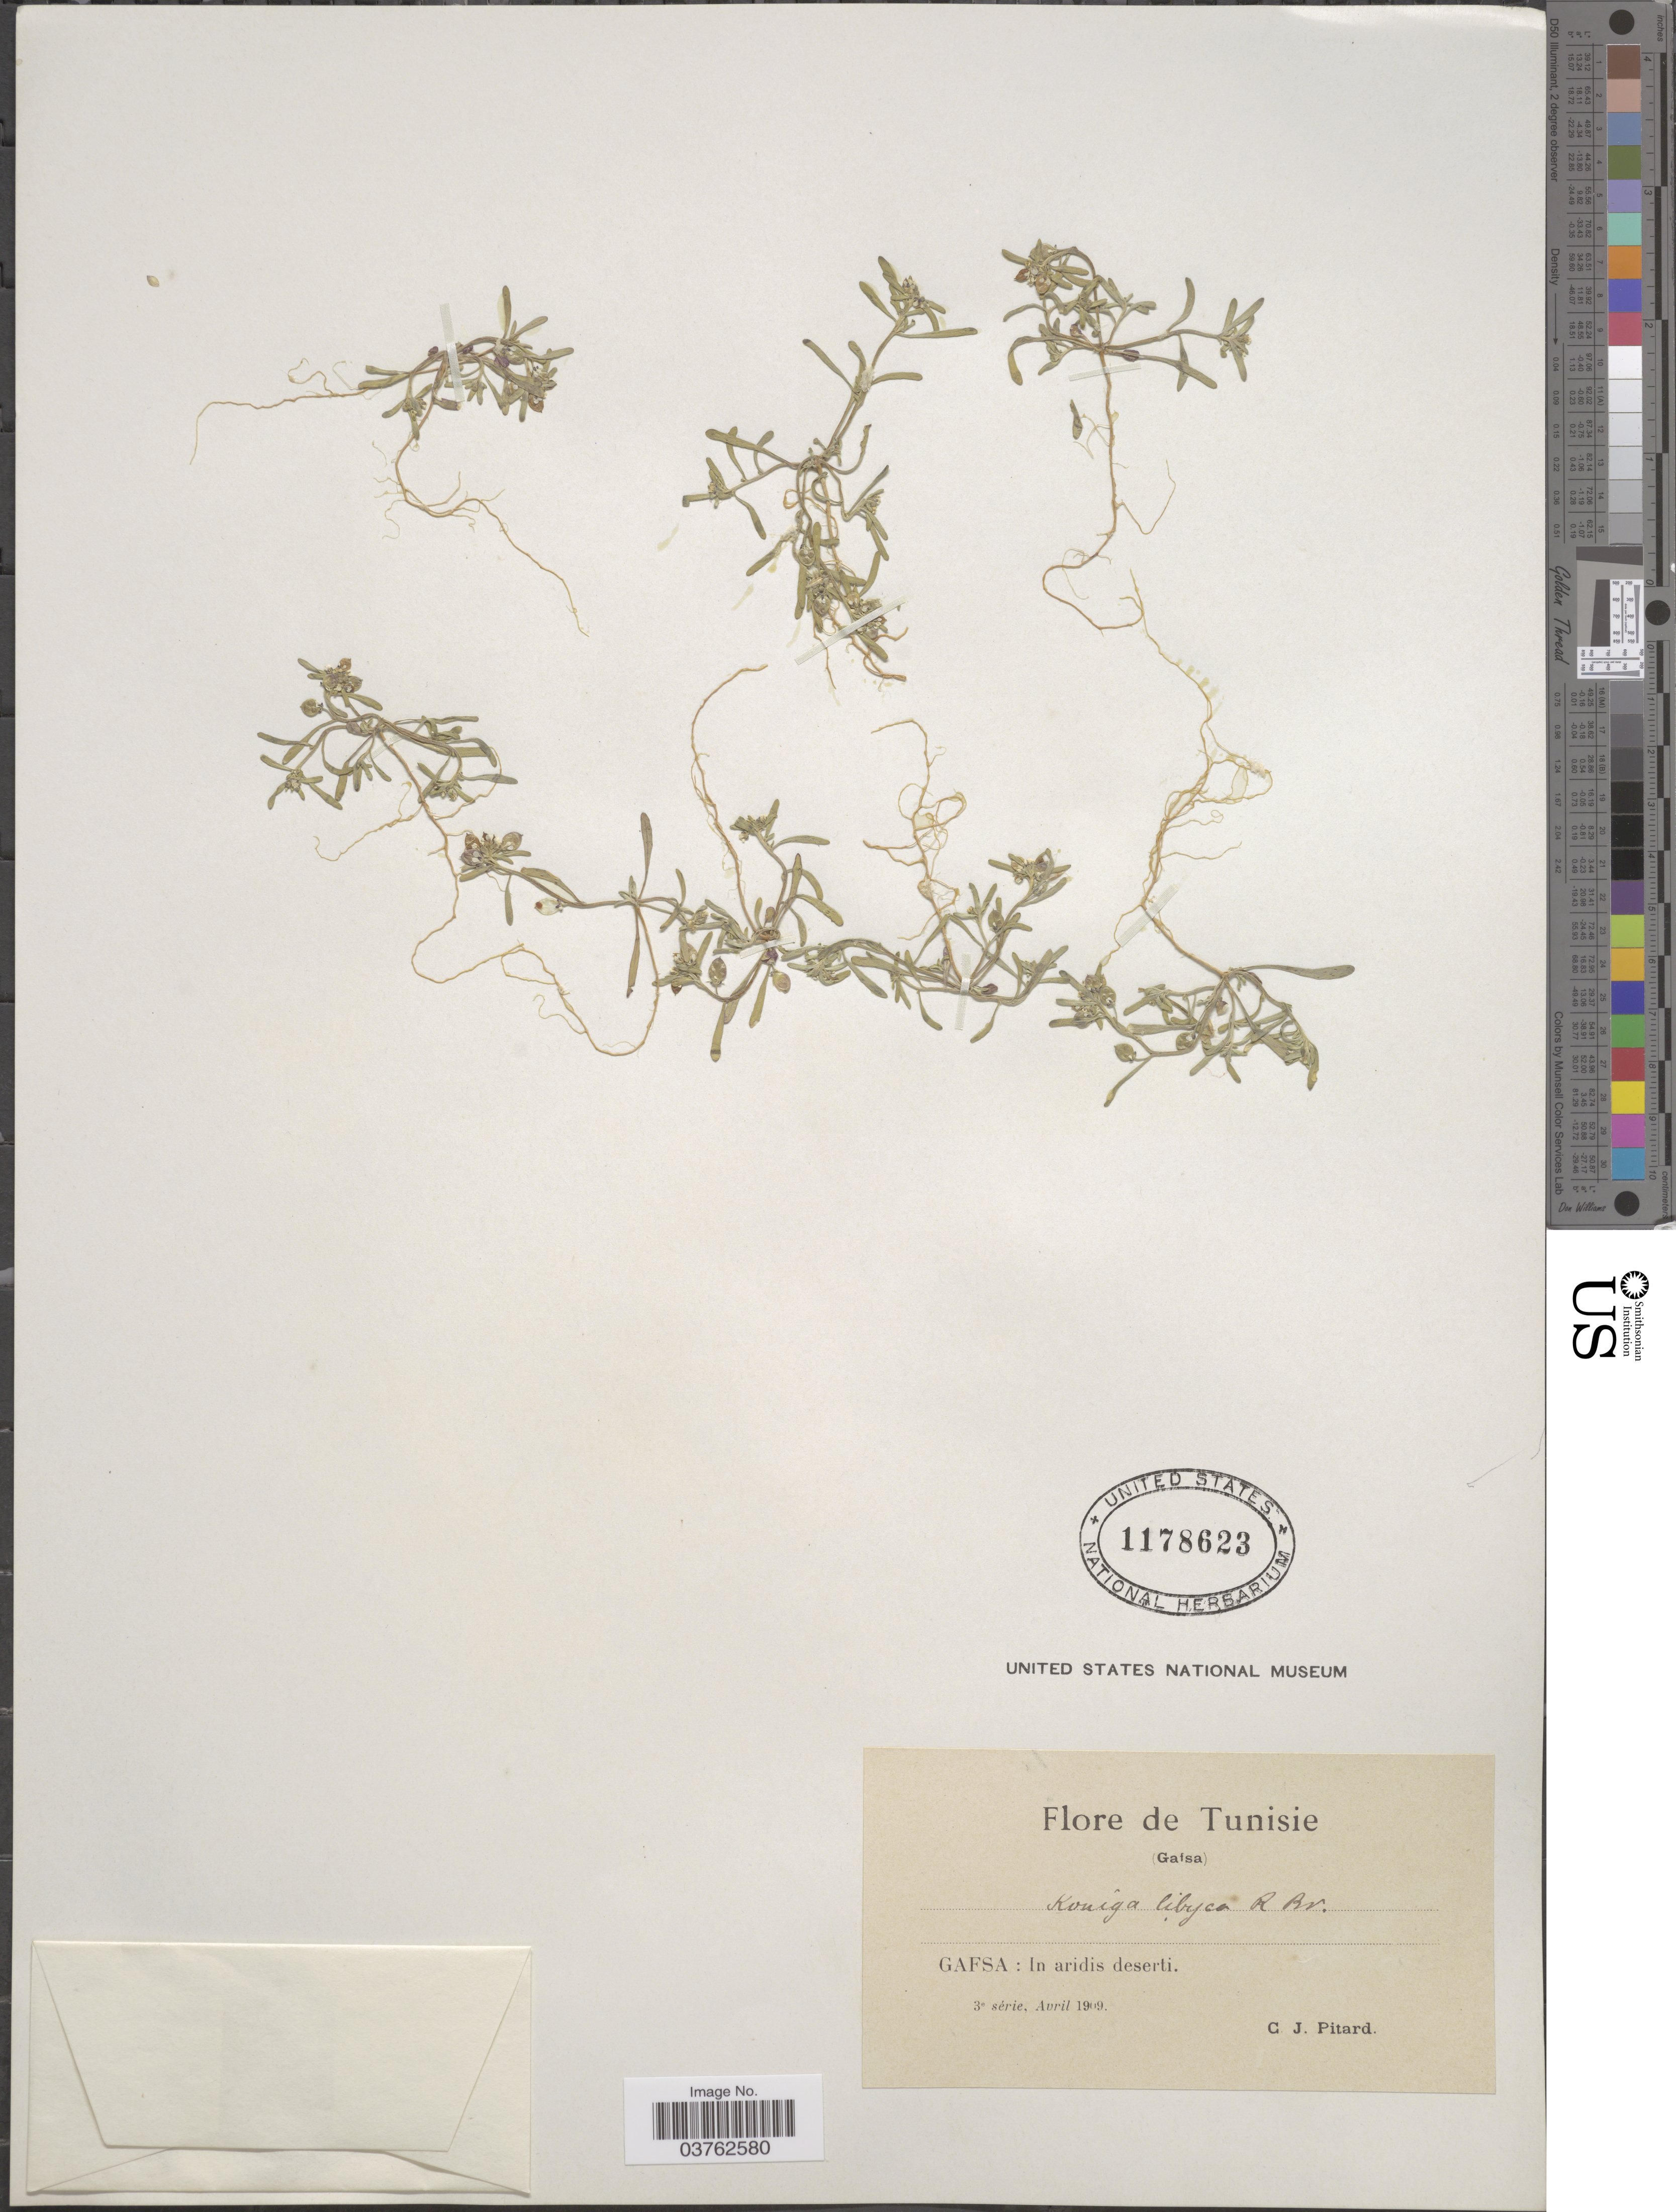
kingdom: Plantae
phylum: Tracheophyta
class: Magnoliopsida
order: Brassicales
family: Brassicaceae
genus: Lobularia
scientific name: Lobularia libyca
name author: (Viv.) Meisn.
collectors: C. Pitard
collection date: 1909-04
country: Tunisia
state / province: Gafsa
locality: Tunisie. Gafsa: In aridis deserti.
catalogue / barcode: US 1178623